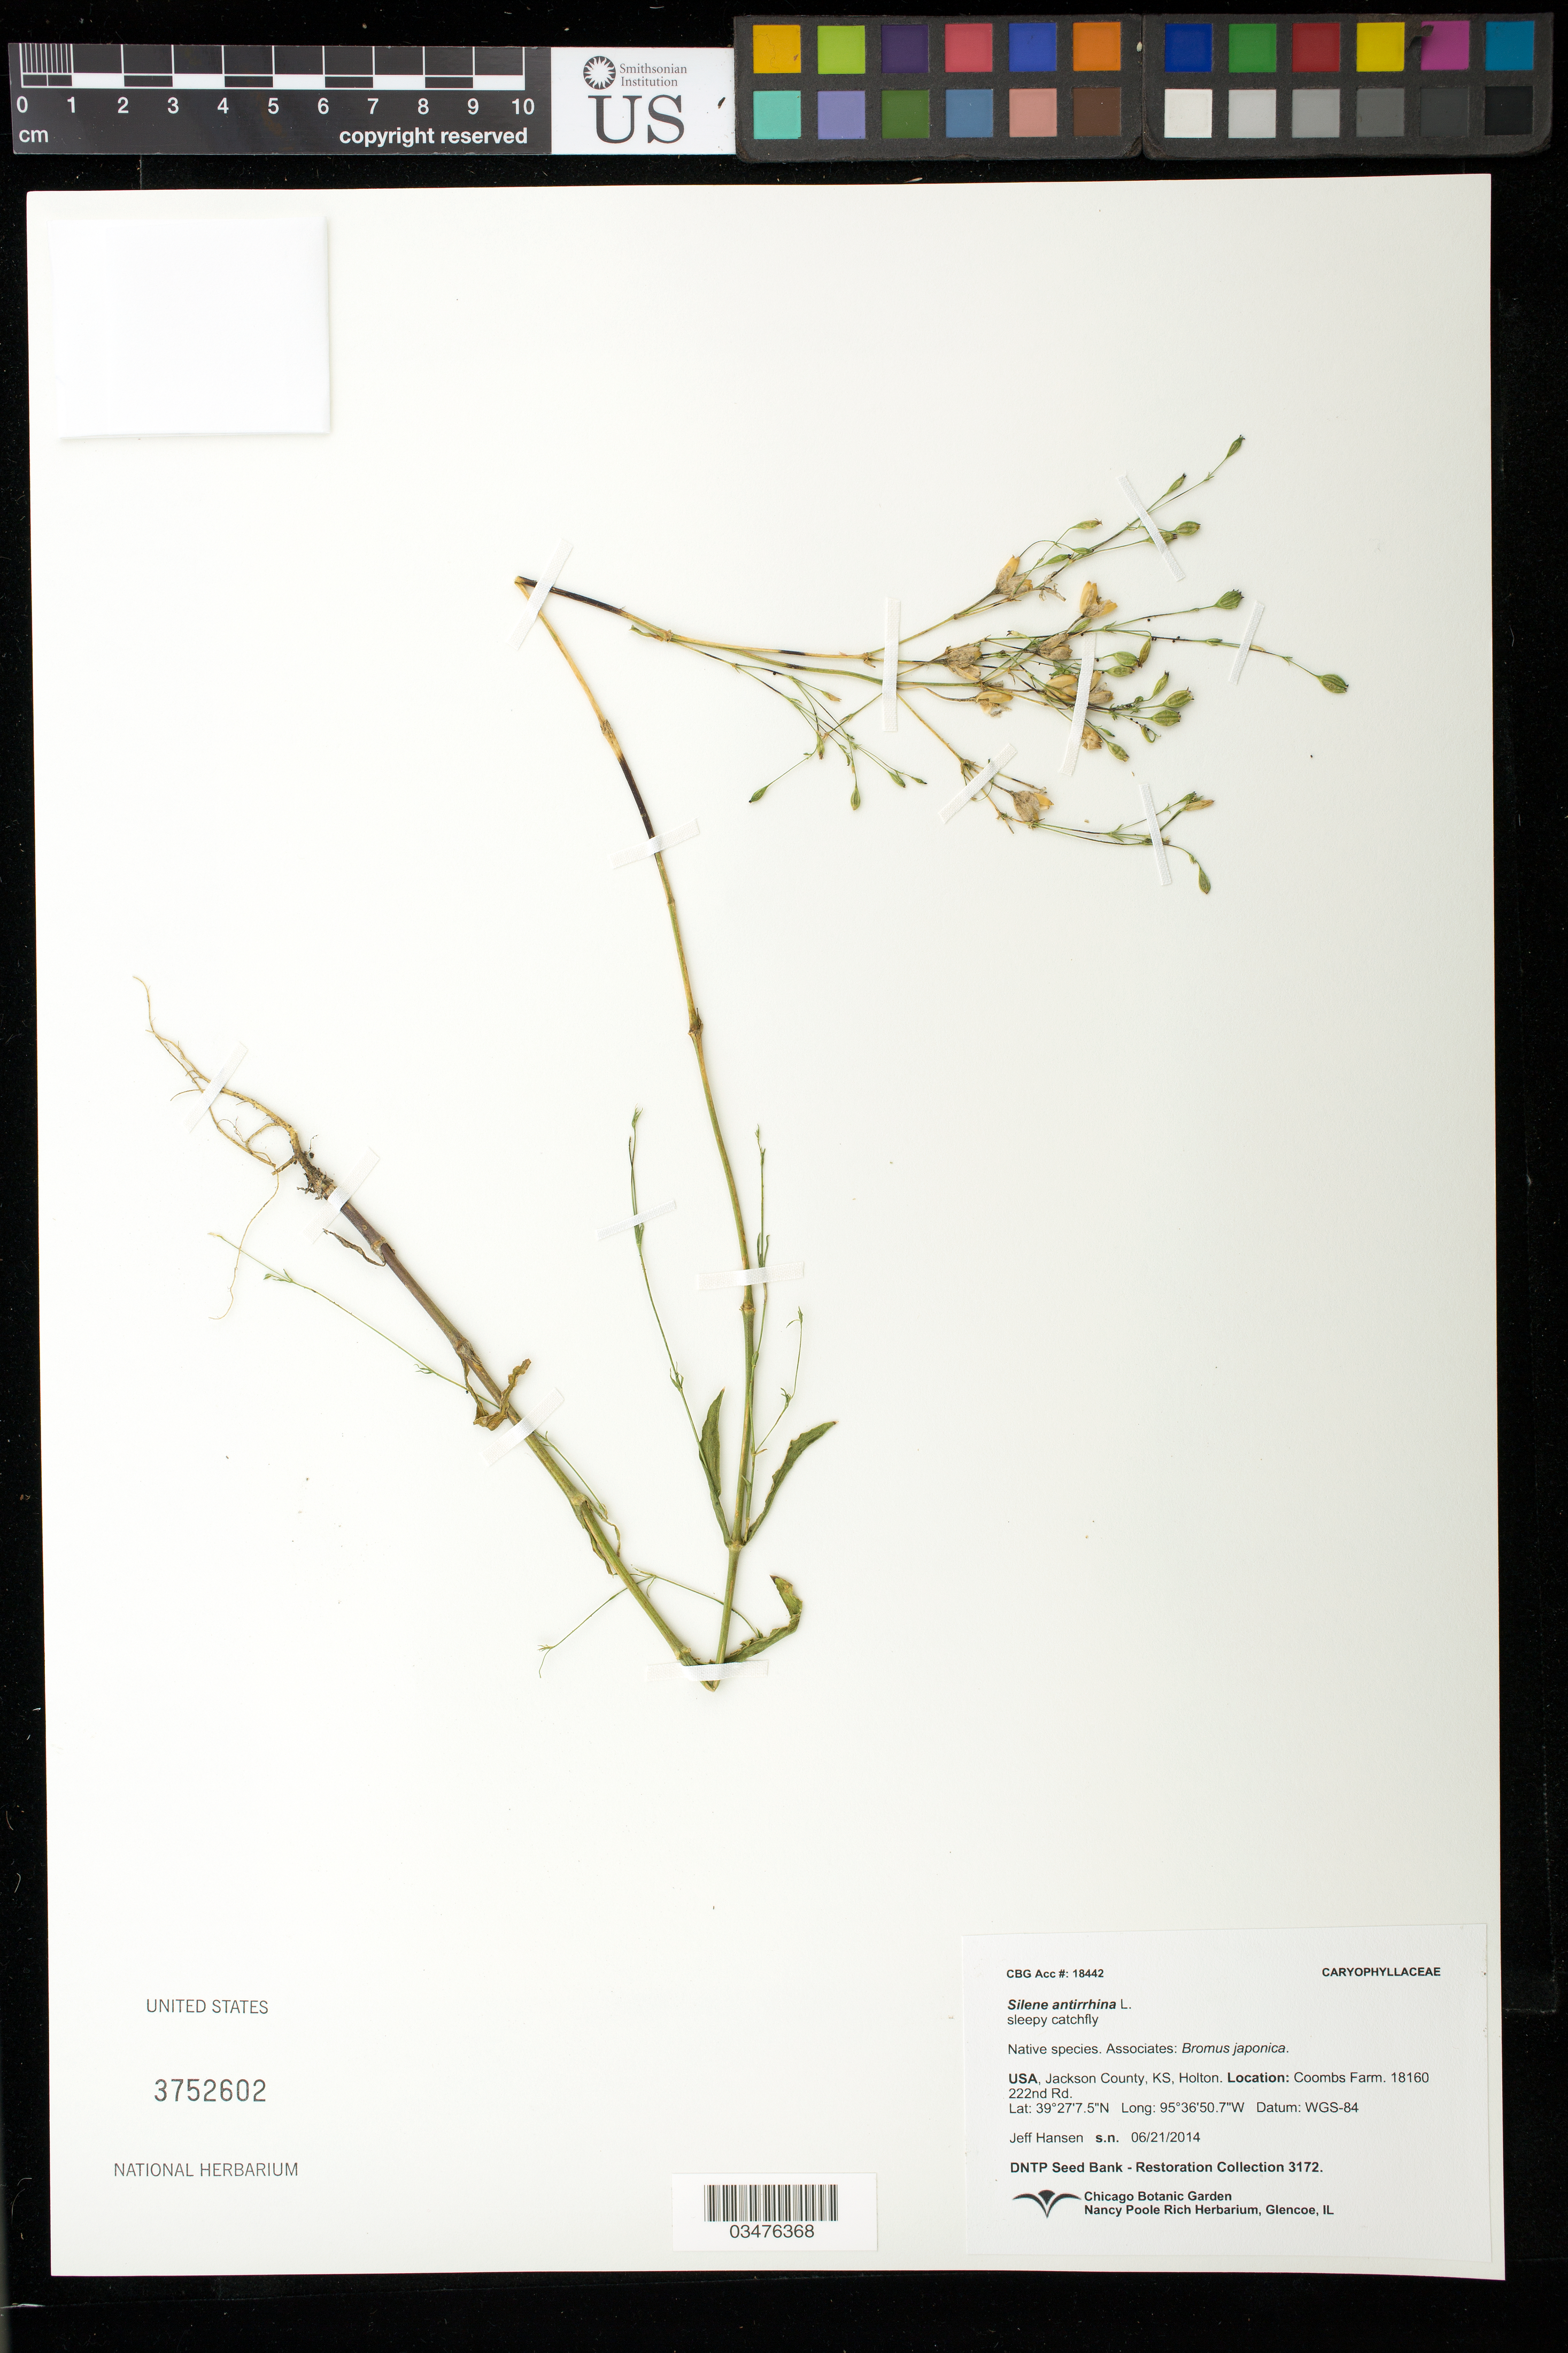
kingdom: Plantae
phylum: Tracheophyta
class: Magnoliopsida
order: Caryophyllales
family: Caryophyllaceae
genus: Silene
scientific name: Silene antirrhina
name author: L.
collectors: J. Hansen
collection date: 2014-06-21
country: United States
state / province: Kansas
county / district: Jackson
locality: Holton. Coombs Farm.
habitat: With Bromus japonica.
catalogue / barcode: US 3752602